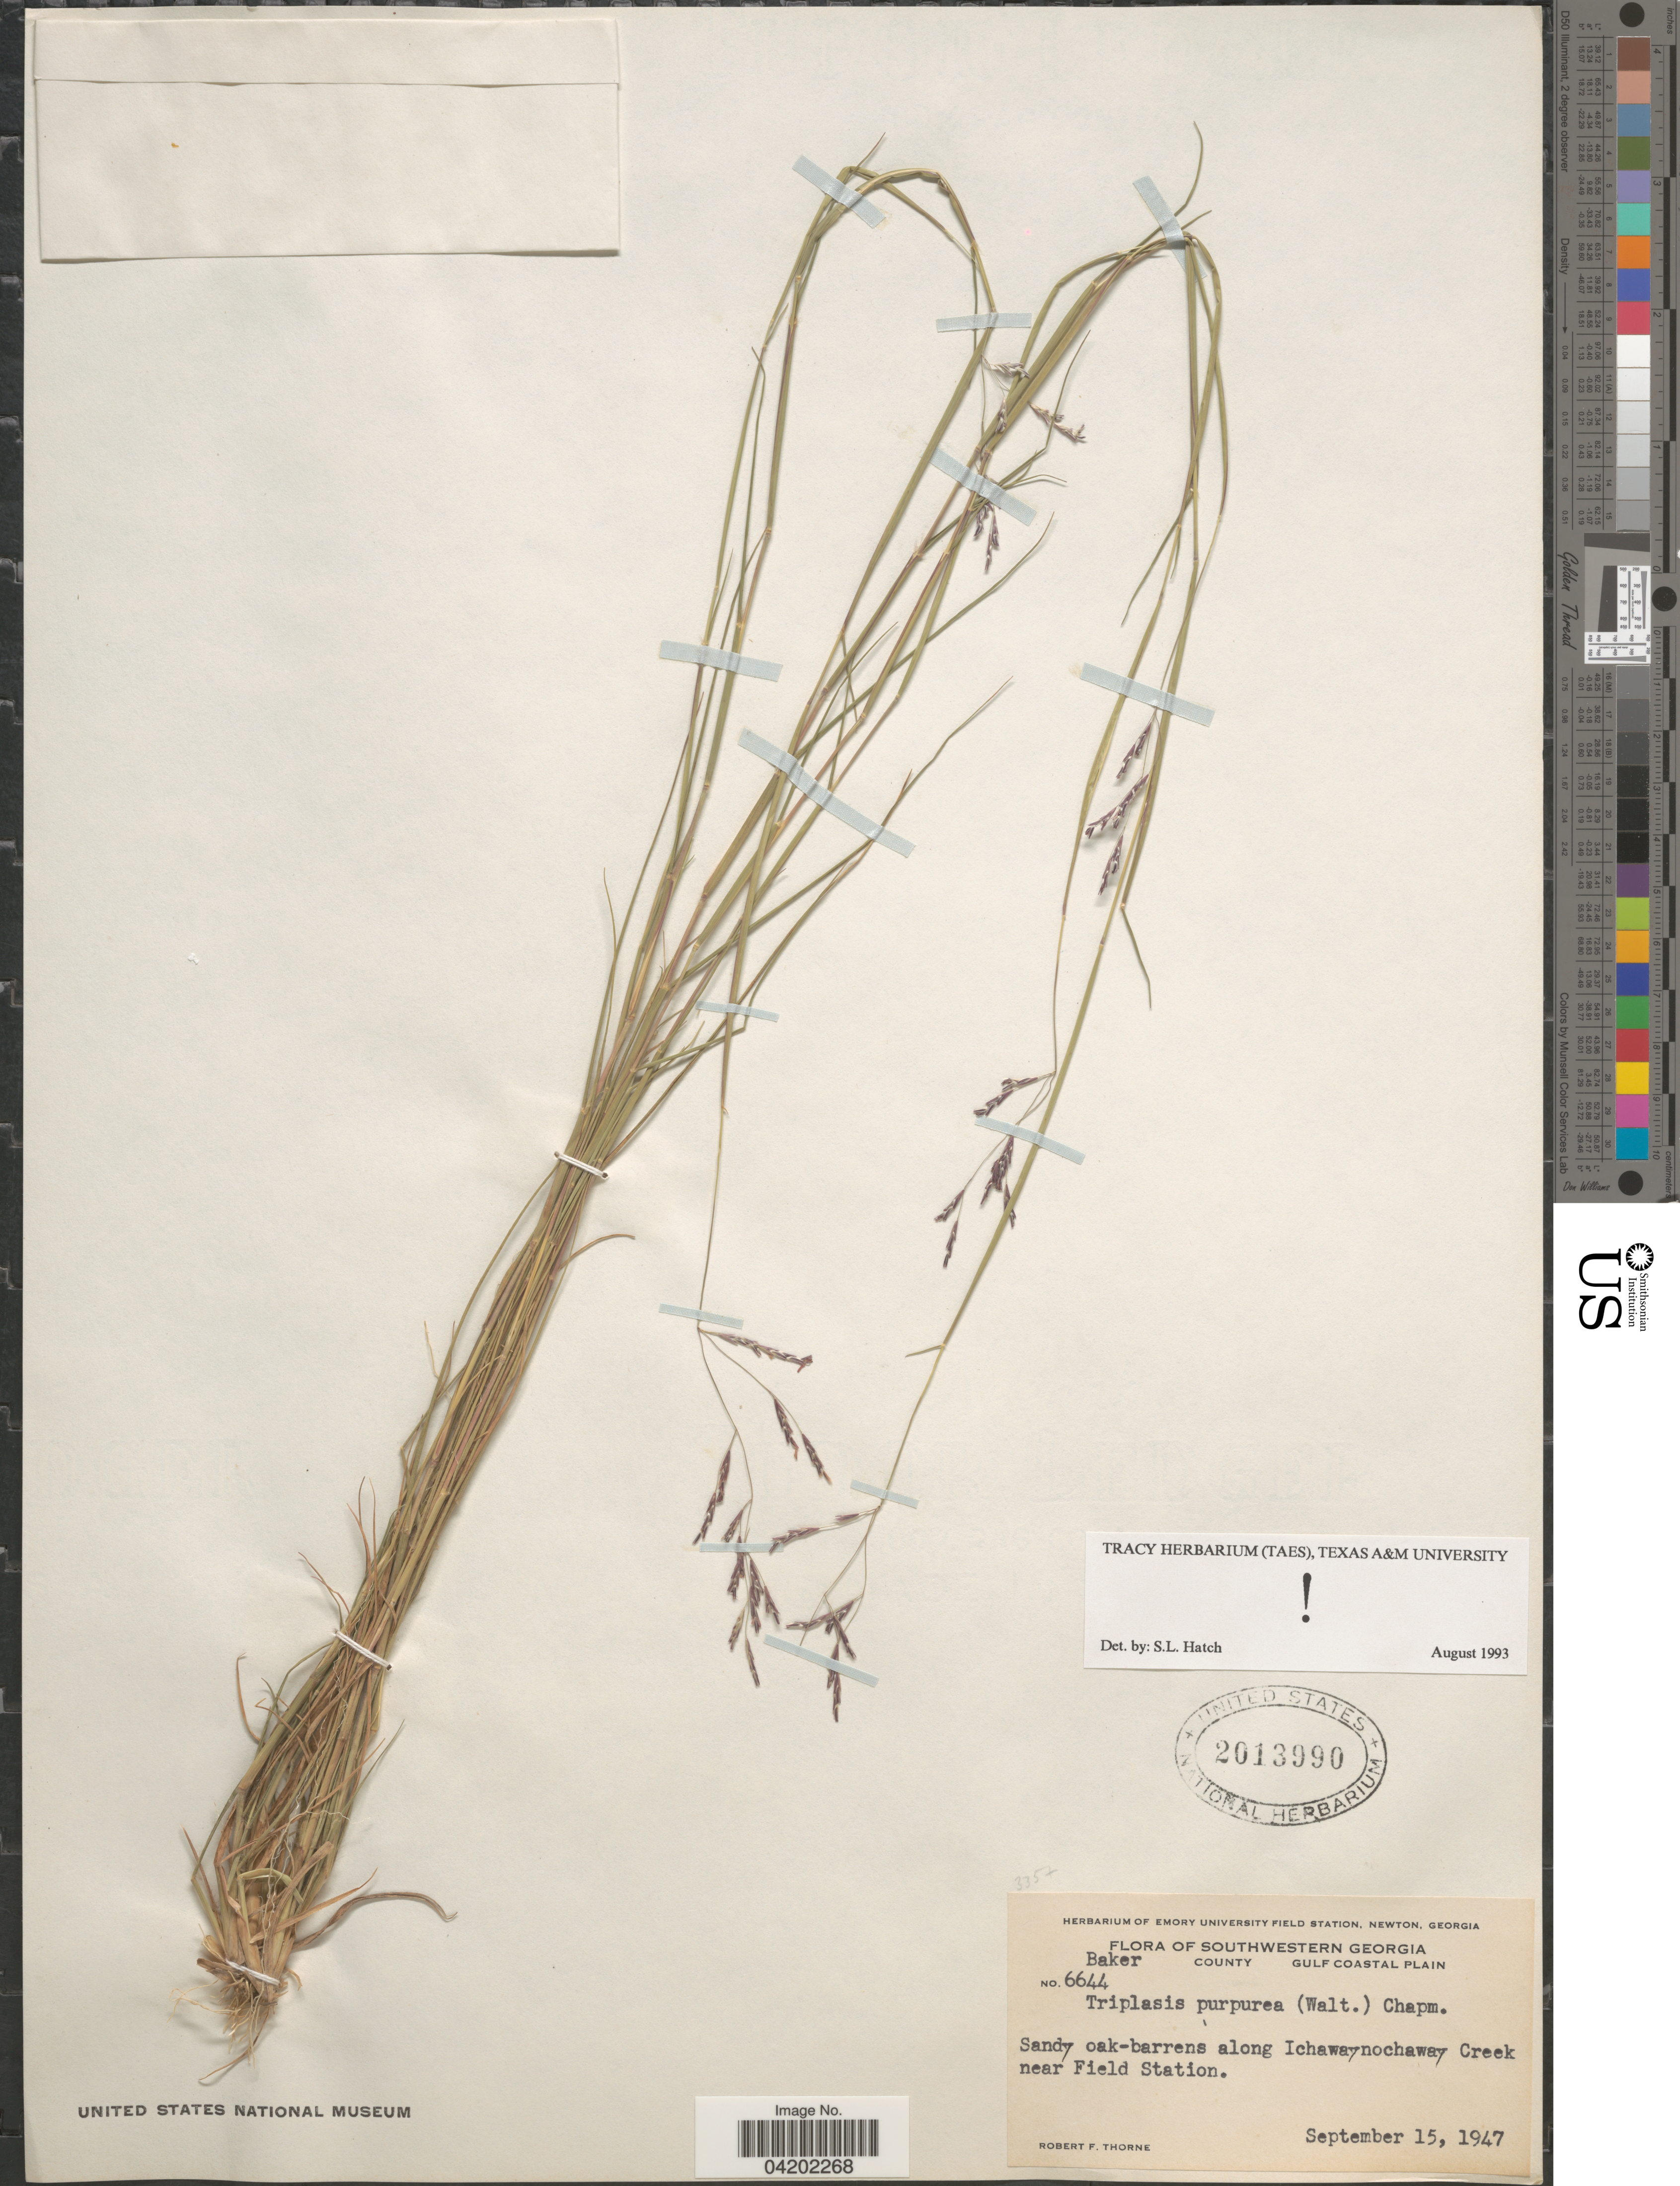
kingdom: Plantae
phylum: Tracheophyta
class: Liliopsida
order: Poales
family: Poaceae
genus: Triplasis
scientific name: Triplasis purpurea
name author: (Walter) Chapm.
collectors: R. F. Thorne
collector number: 6644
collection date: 1947-09-15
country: United States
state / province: Georgia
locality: Southwestern Georgia. Baker County Gulf Coastal Plain. Along Ichawaynochaway Creek near Field Station.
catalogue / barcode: US 2013990